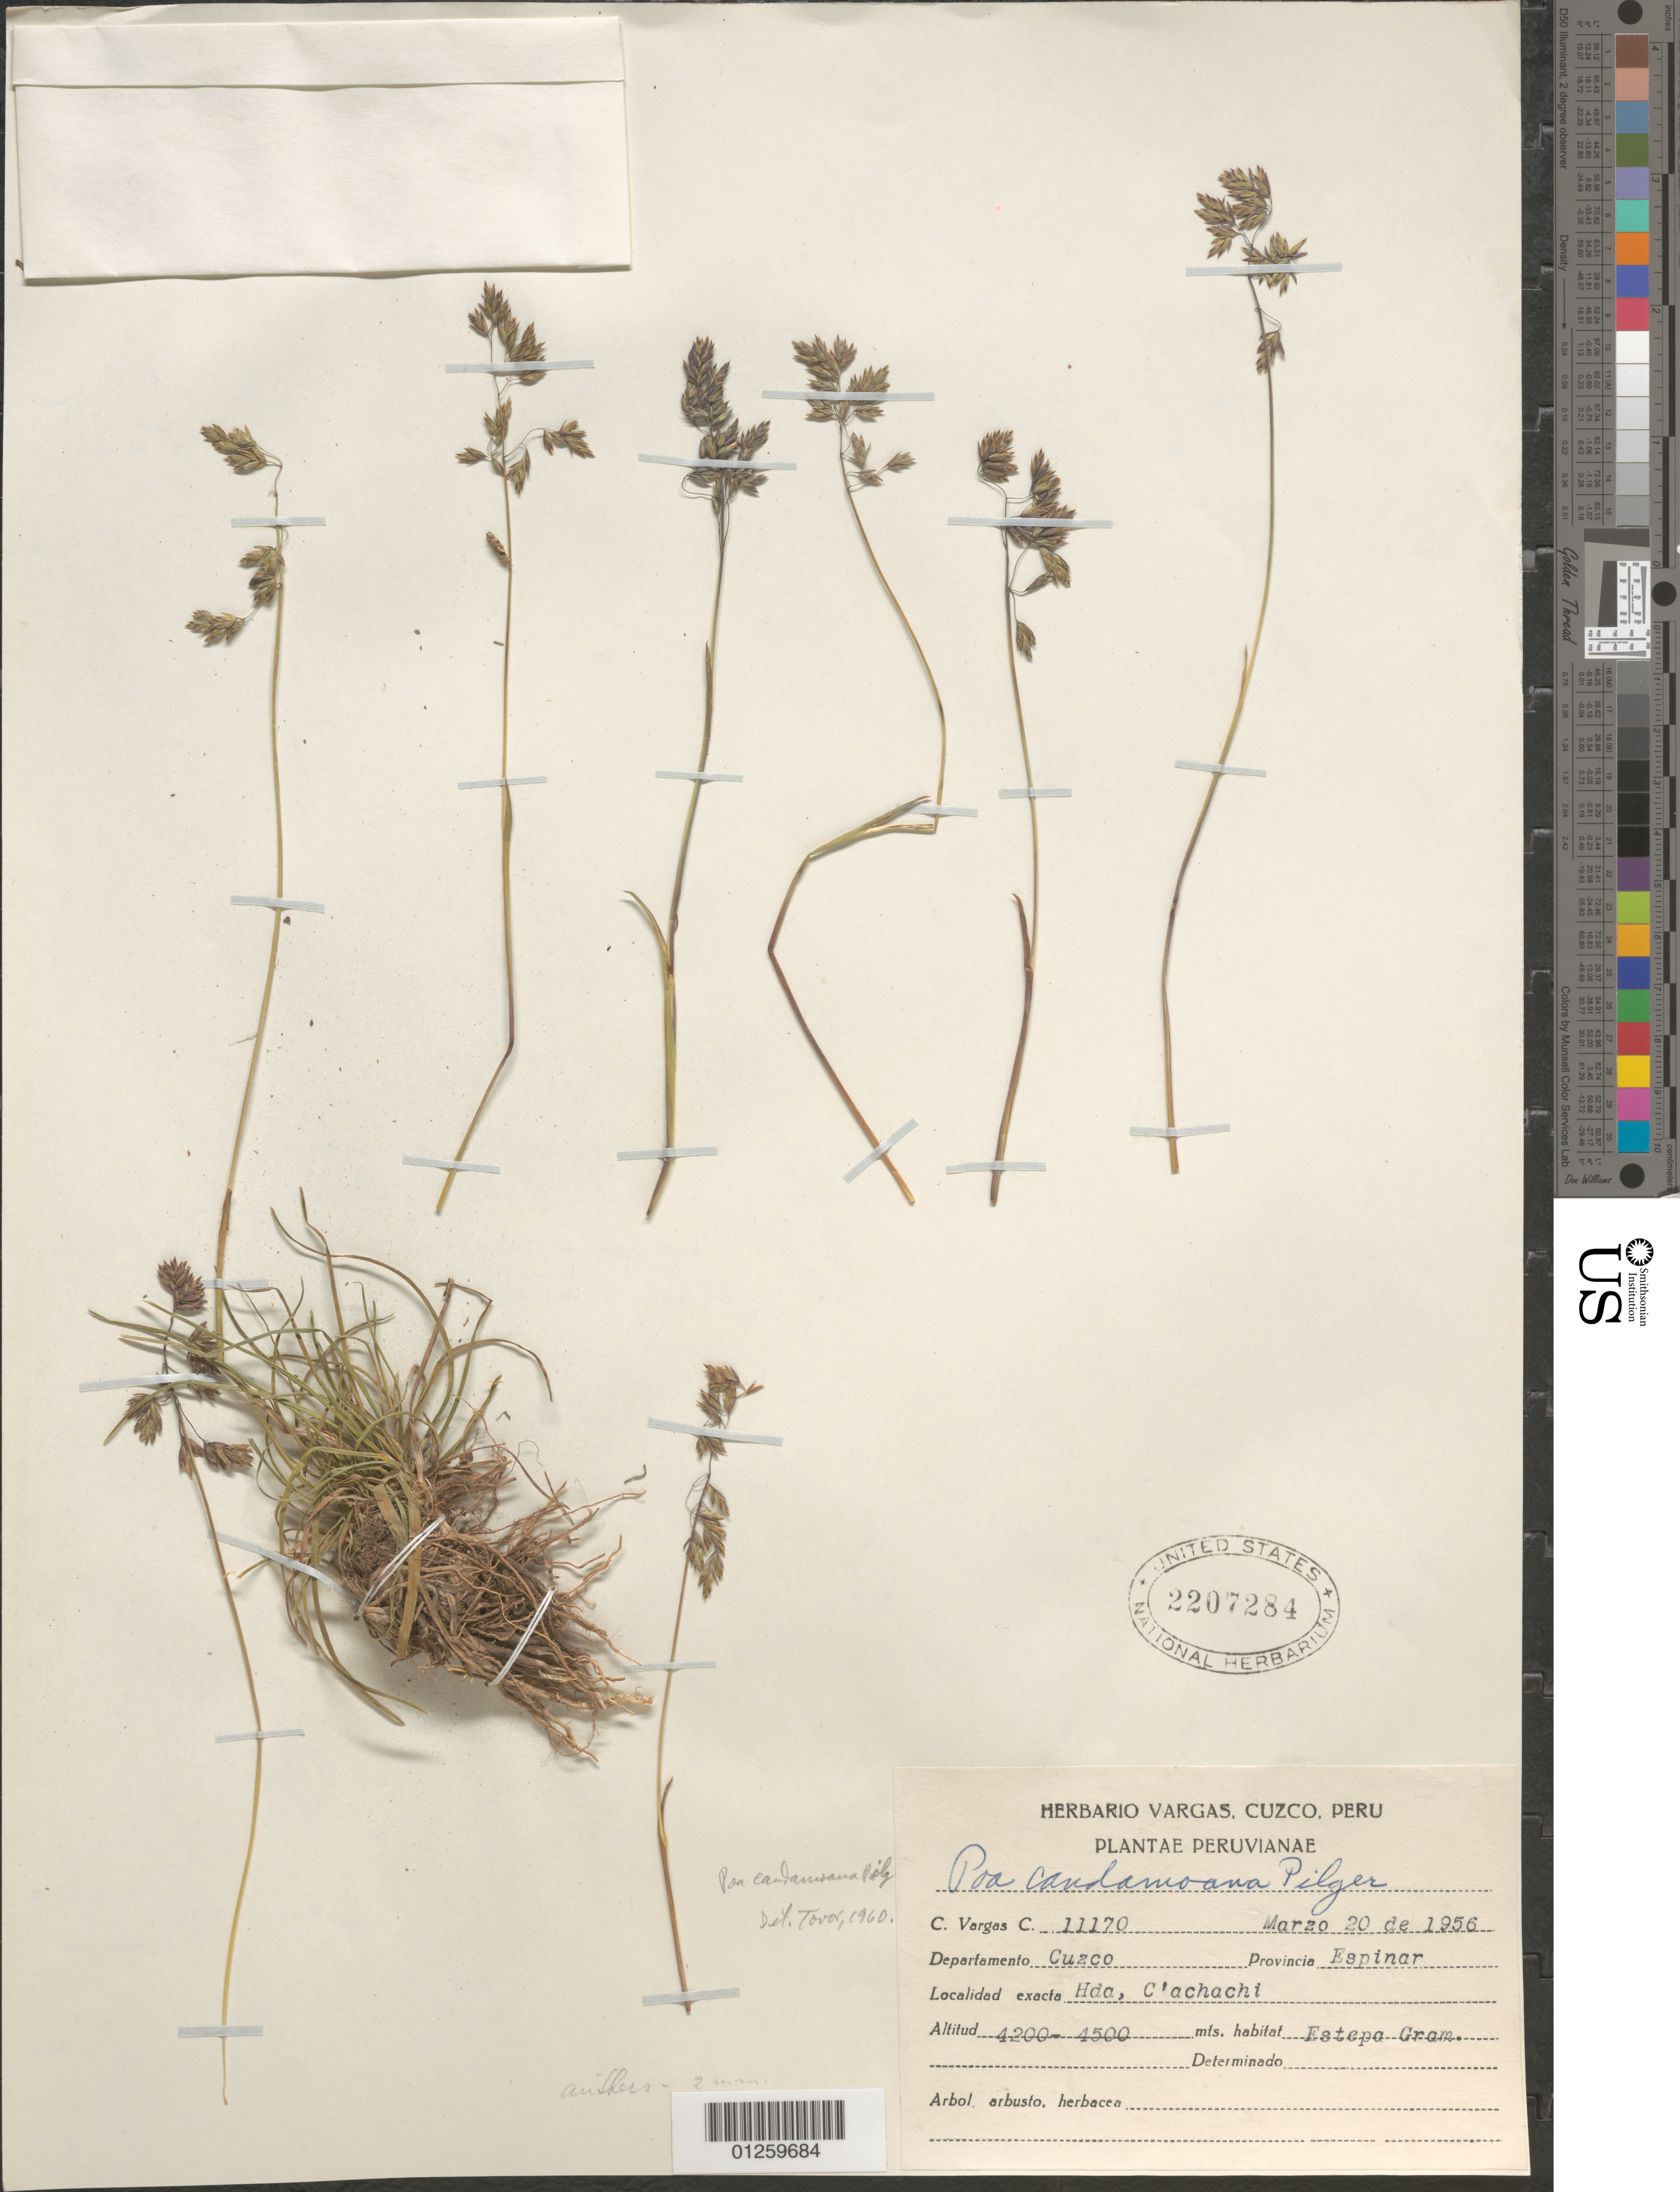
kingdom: Plantae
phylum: Tracheophyta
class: Liliopsida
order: Poales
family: Poaceae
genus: Poa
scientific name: Poa candamoana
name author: Pilg.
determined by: Soreng, Robert J., Research Associate (BOT), Smithsonian Institution - National Museum of Natural History (UNITED STATES)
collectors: C. Vargas C.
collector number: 11170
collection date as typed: Marzo 20 de 1956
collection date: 1956-03-20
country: Peru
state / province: Cusco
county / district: Espinar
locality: Provincia Espinar, Hda, C'achachi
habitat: Estepa Fram.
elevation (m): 4200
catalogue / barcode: US 2207284